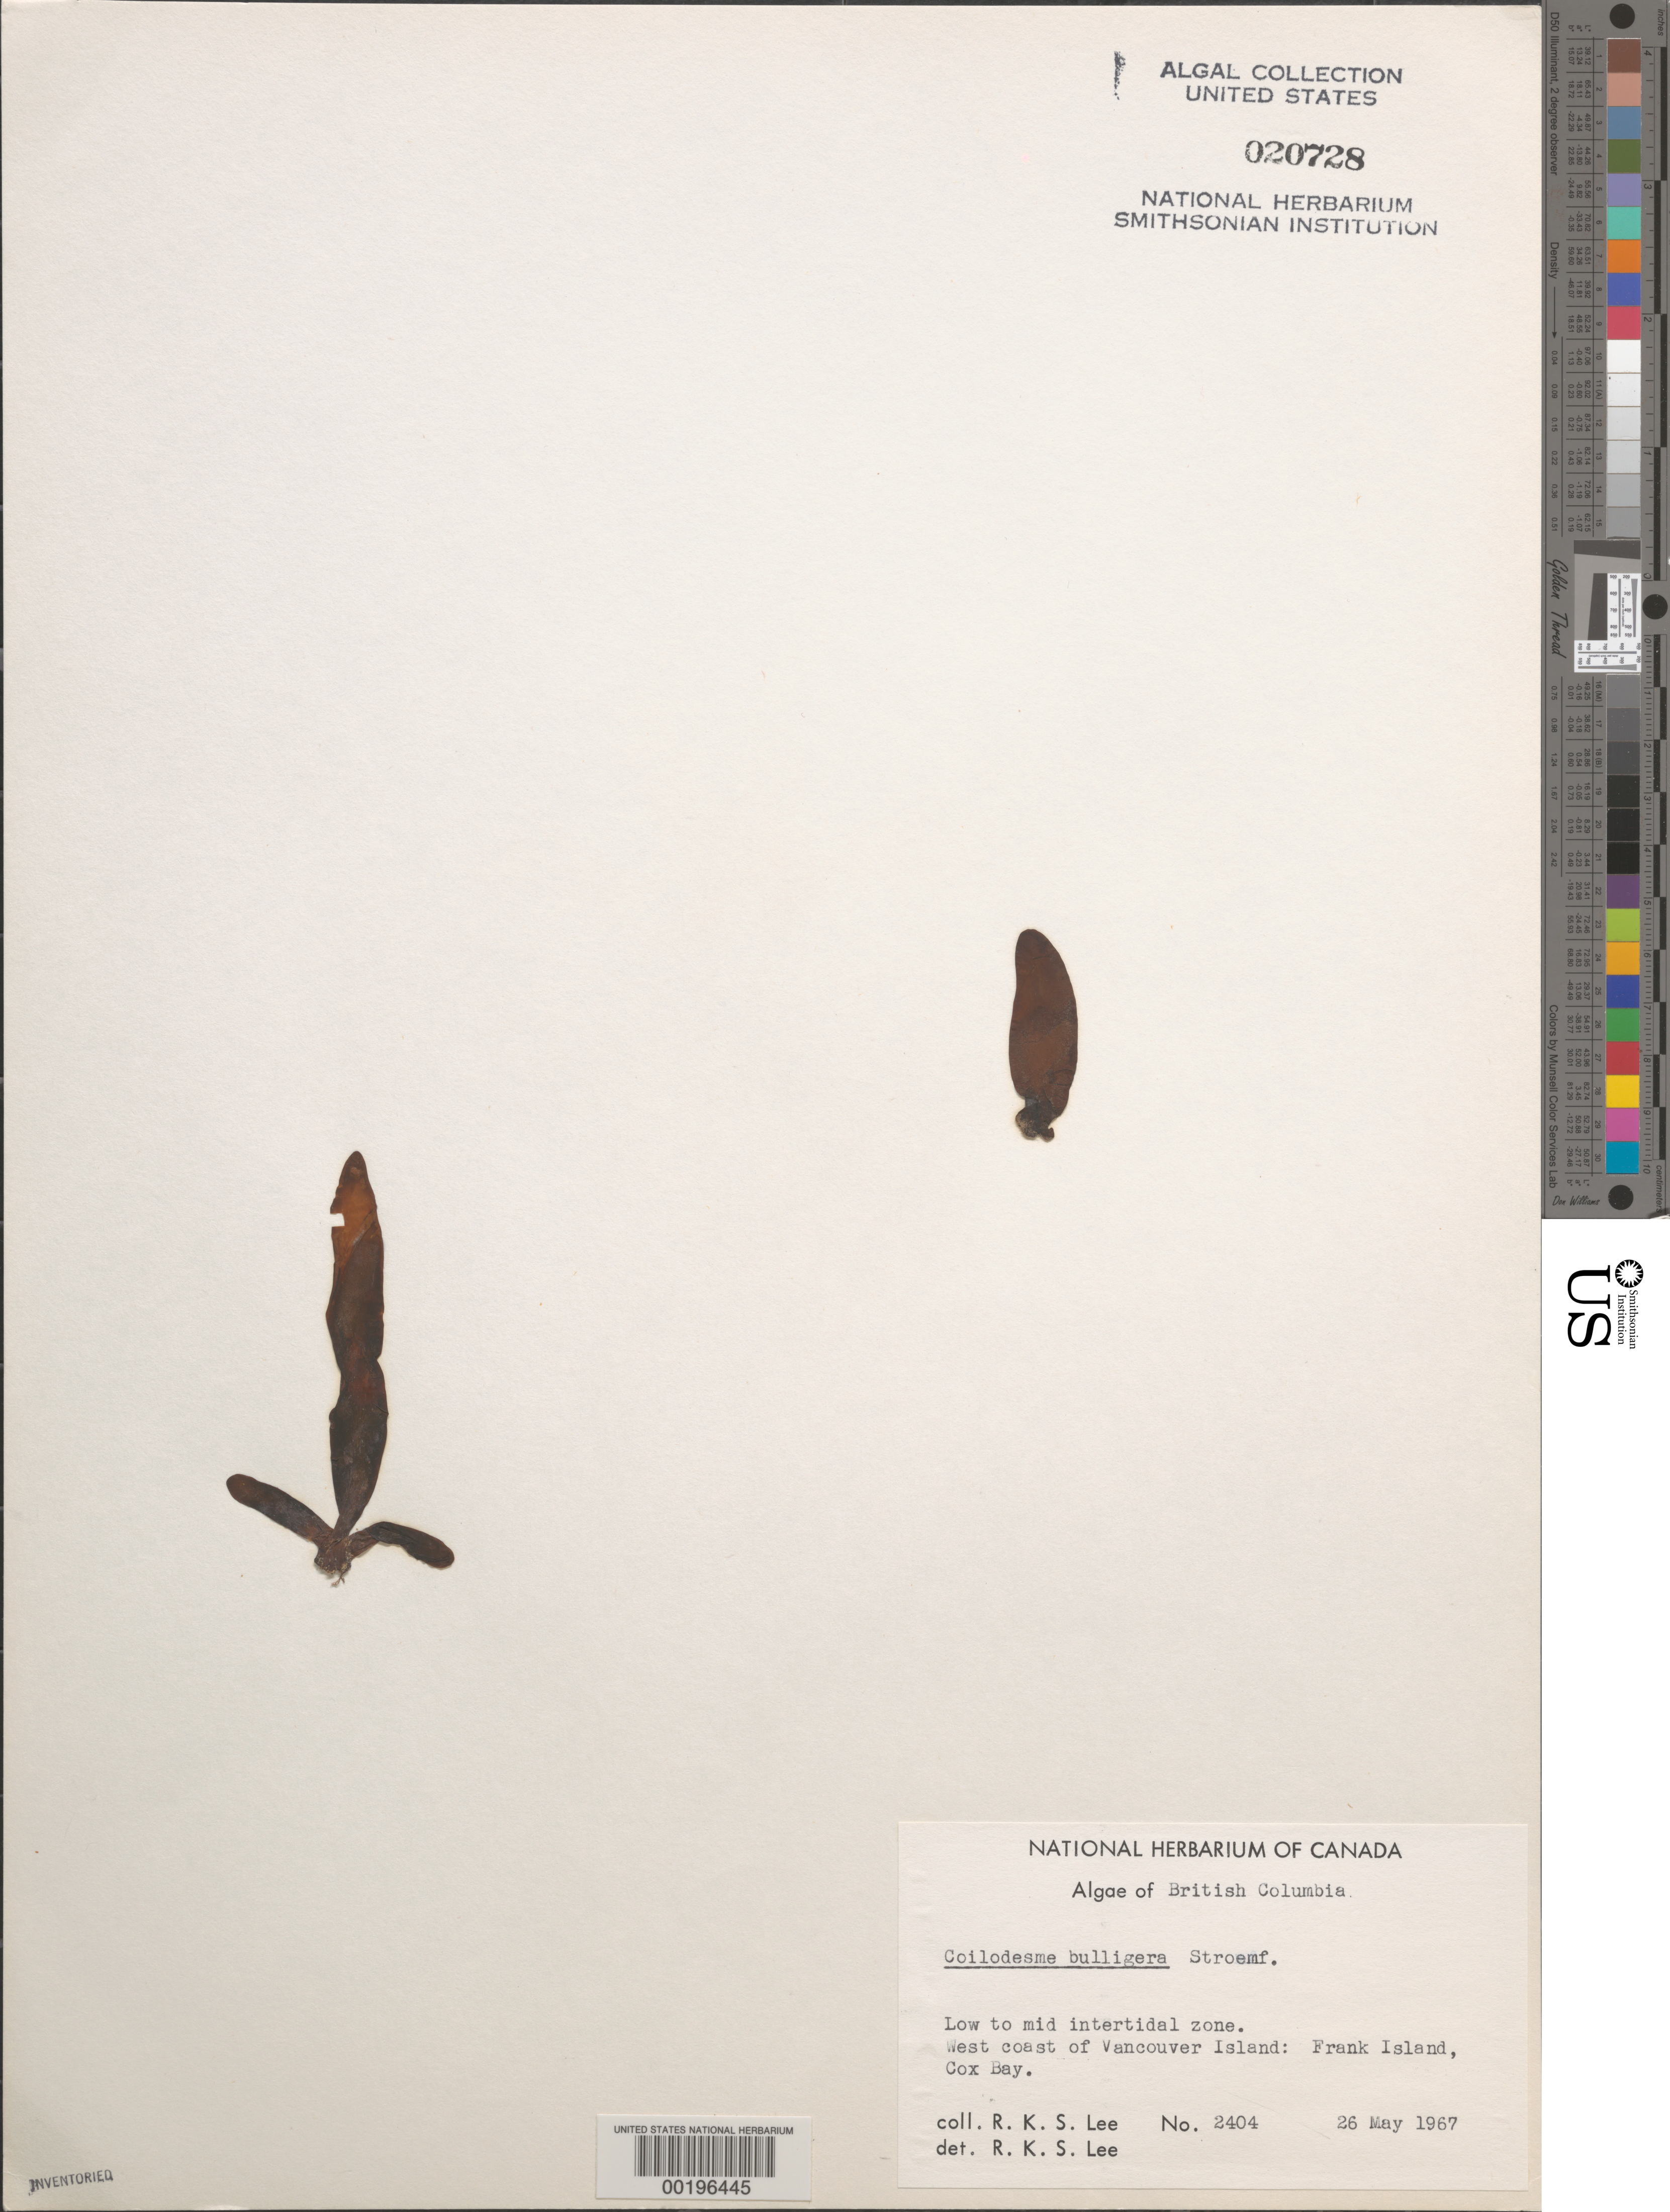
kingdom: Chromista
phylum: Ochrophyta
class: Phaeophyceae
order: Ectocarpales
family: Chordariaceae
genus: Coilodesme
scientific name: Coilodesme bulligera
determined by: Lee, R. K. S.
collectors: R. Lee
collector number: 2404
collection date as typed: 26 May 1967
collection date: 1967-05-26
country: Canada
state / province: British Columbia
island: Frank Island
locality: Cox Bay, Vancouver Island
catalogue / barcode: US 20728